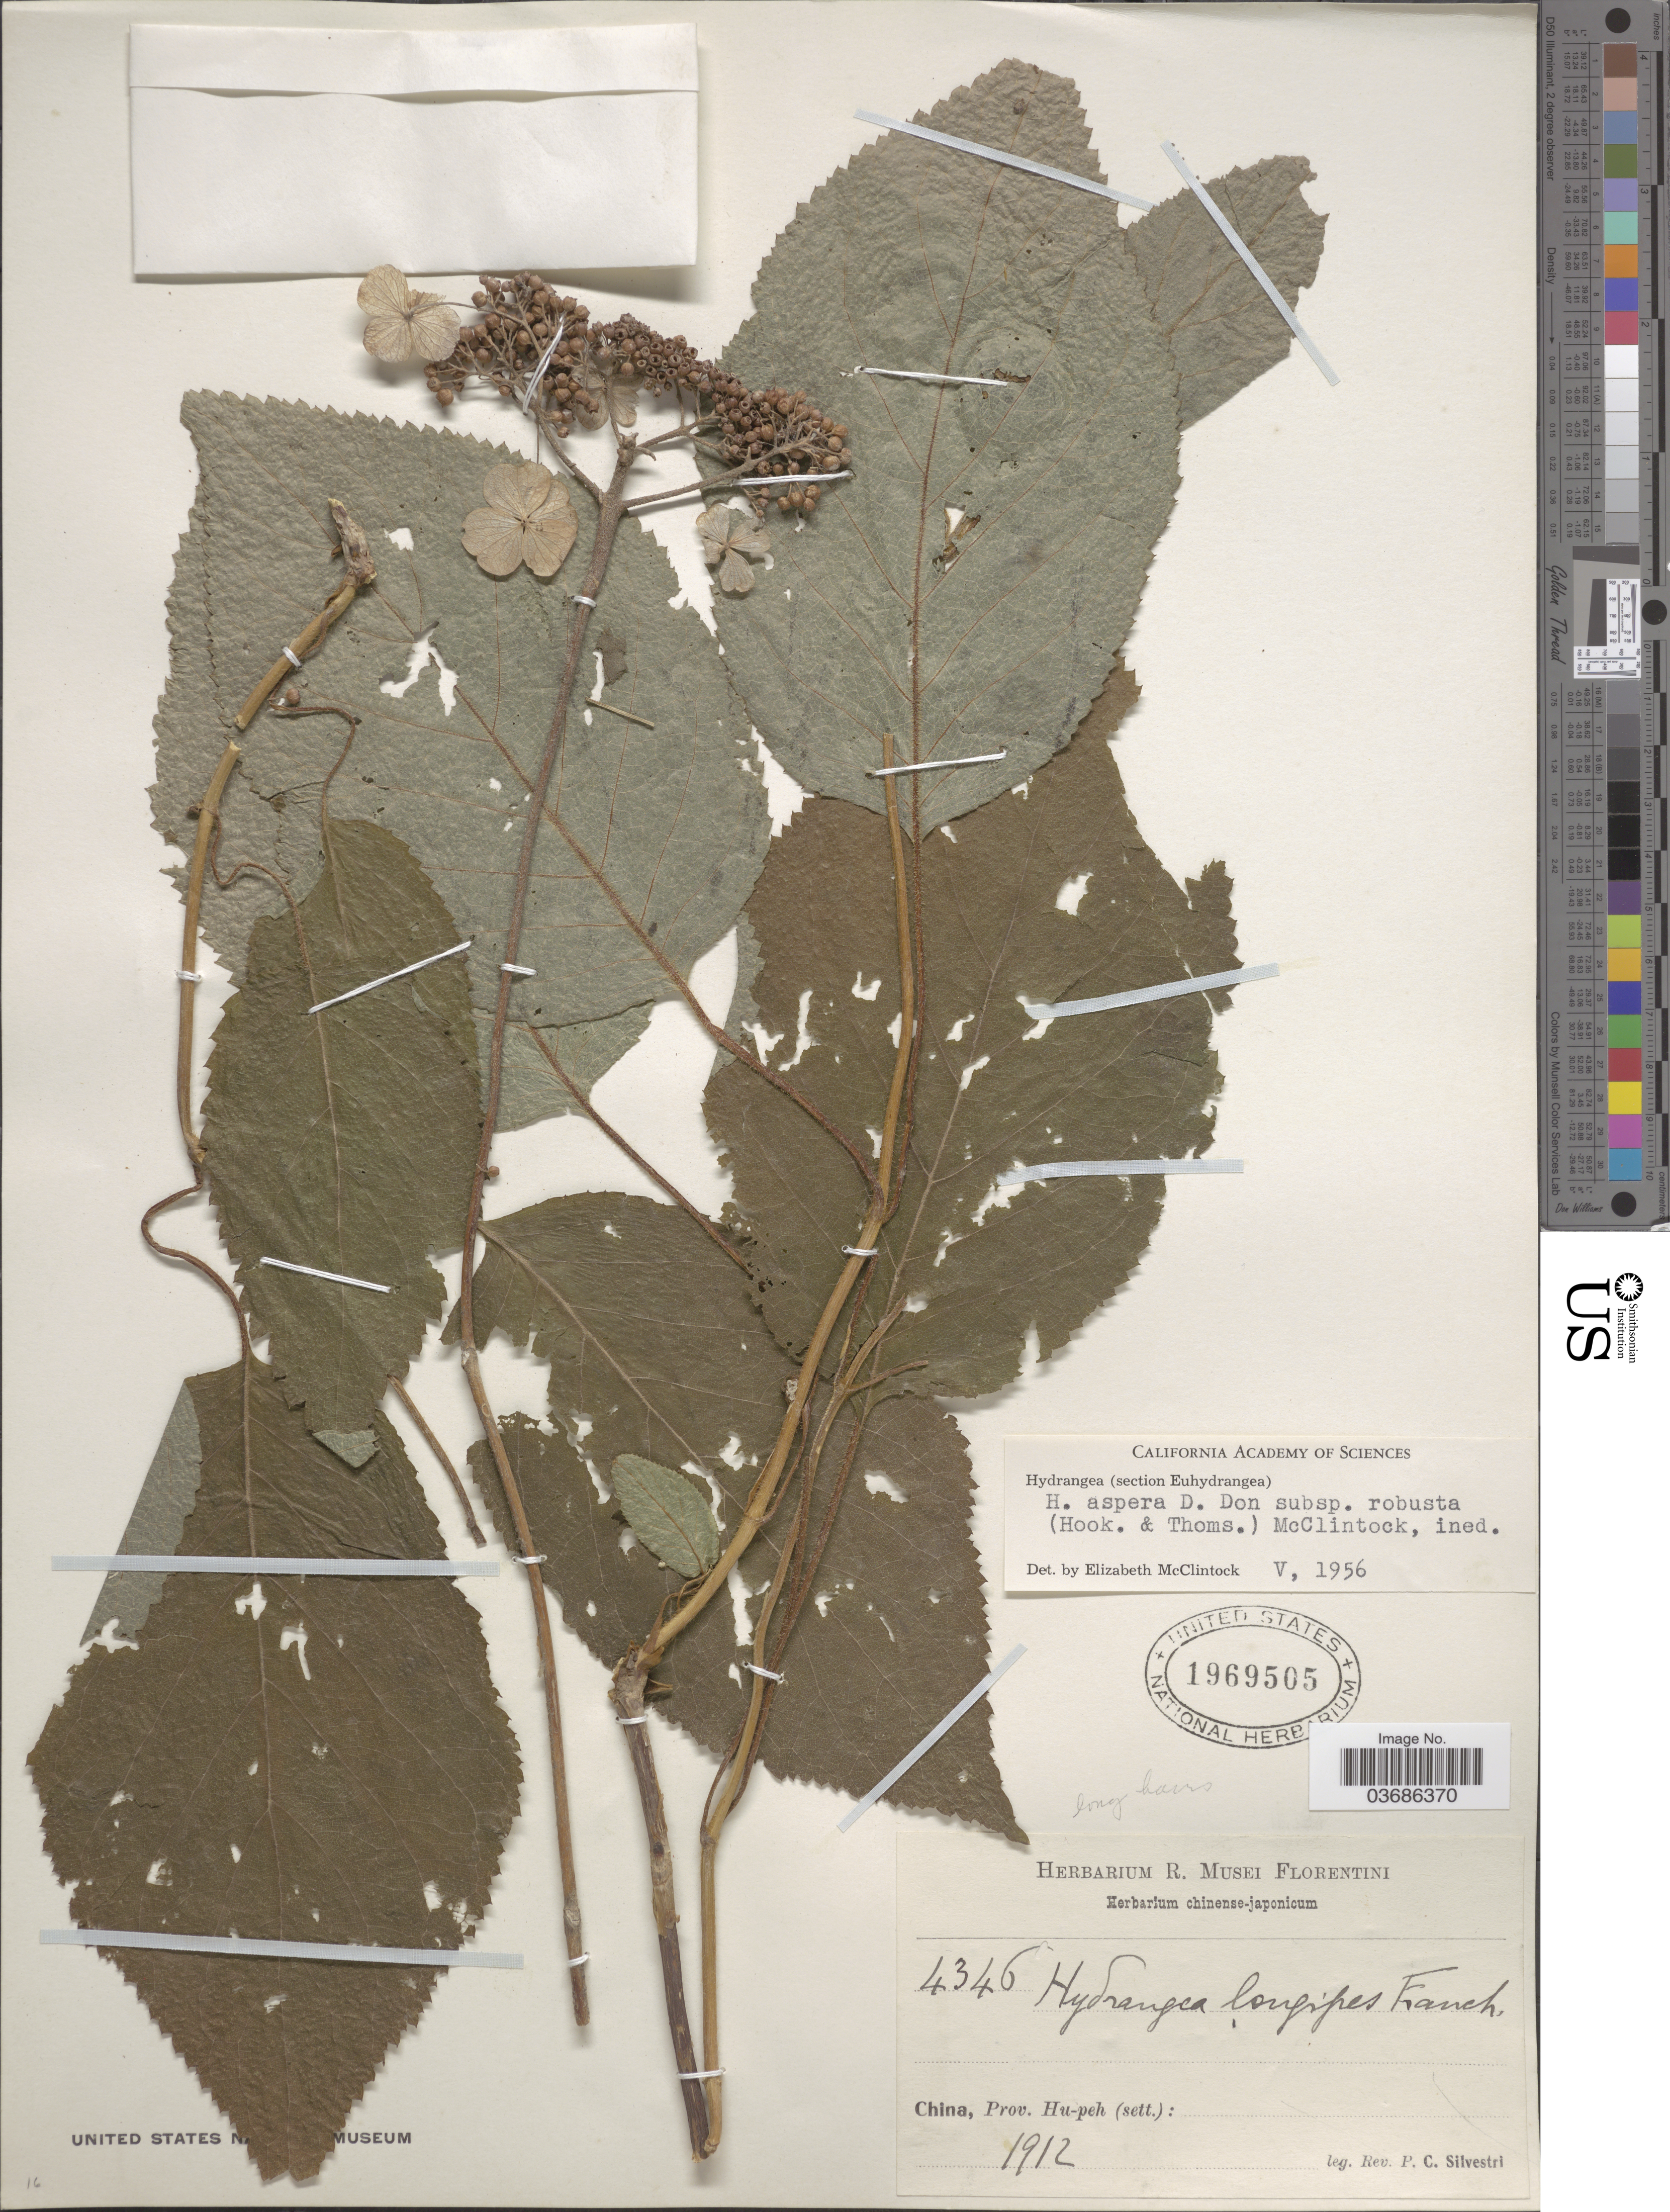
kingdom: Plantae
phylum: Tracheophyta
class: Magnoliopsida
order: Cornales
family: Hydrangeaceae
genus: Hydrangea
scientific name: Hydrangea aspera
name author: Buch.-Ham. ex D. Don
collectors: P. Silvestri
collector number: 4346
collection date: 1912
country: China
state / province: Hubei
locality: Prov. Hu-peh (sett.).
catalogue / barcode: US 1969505